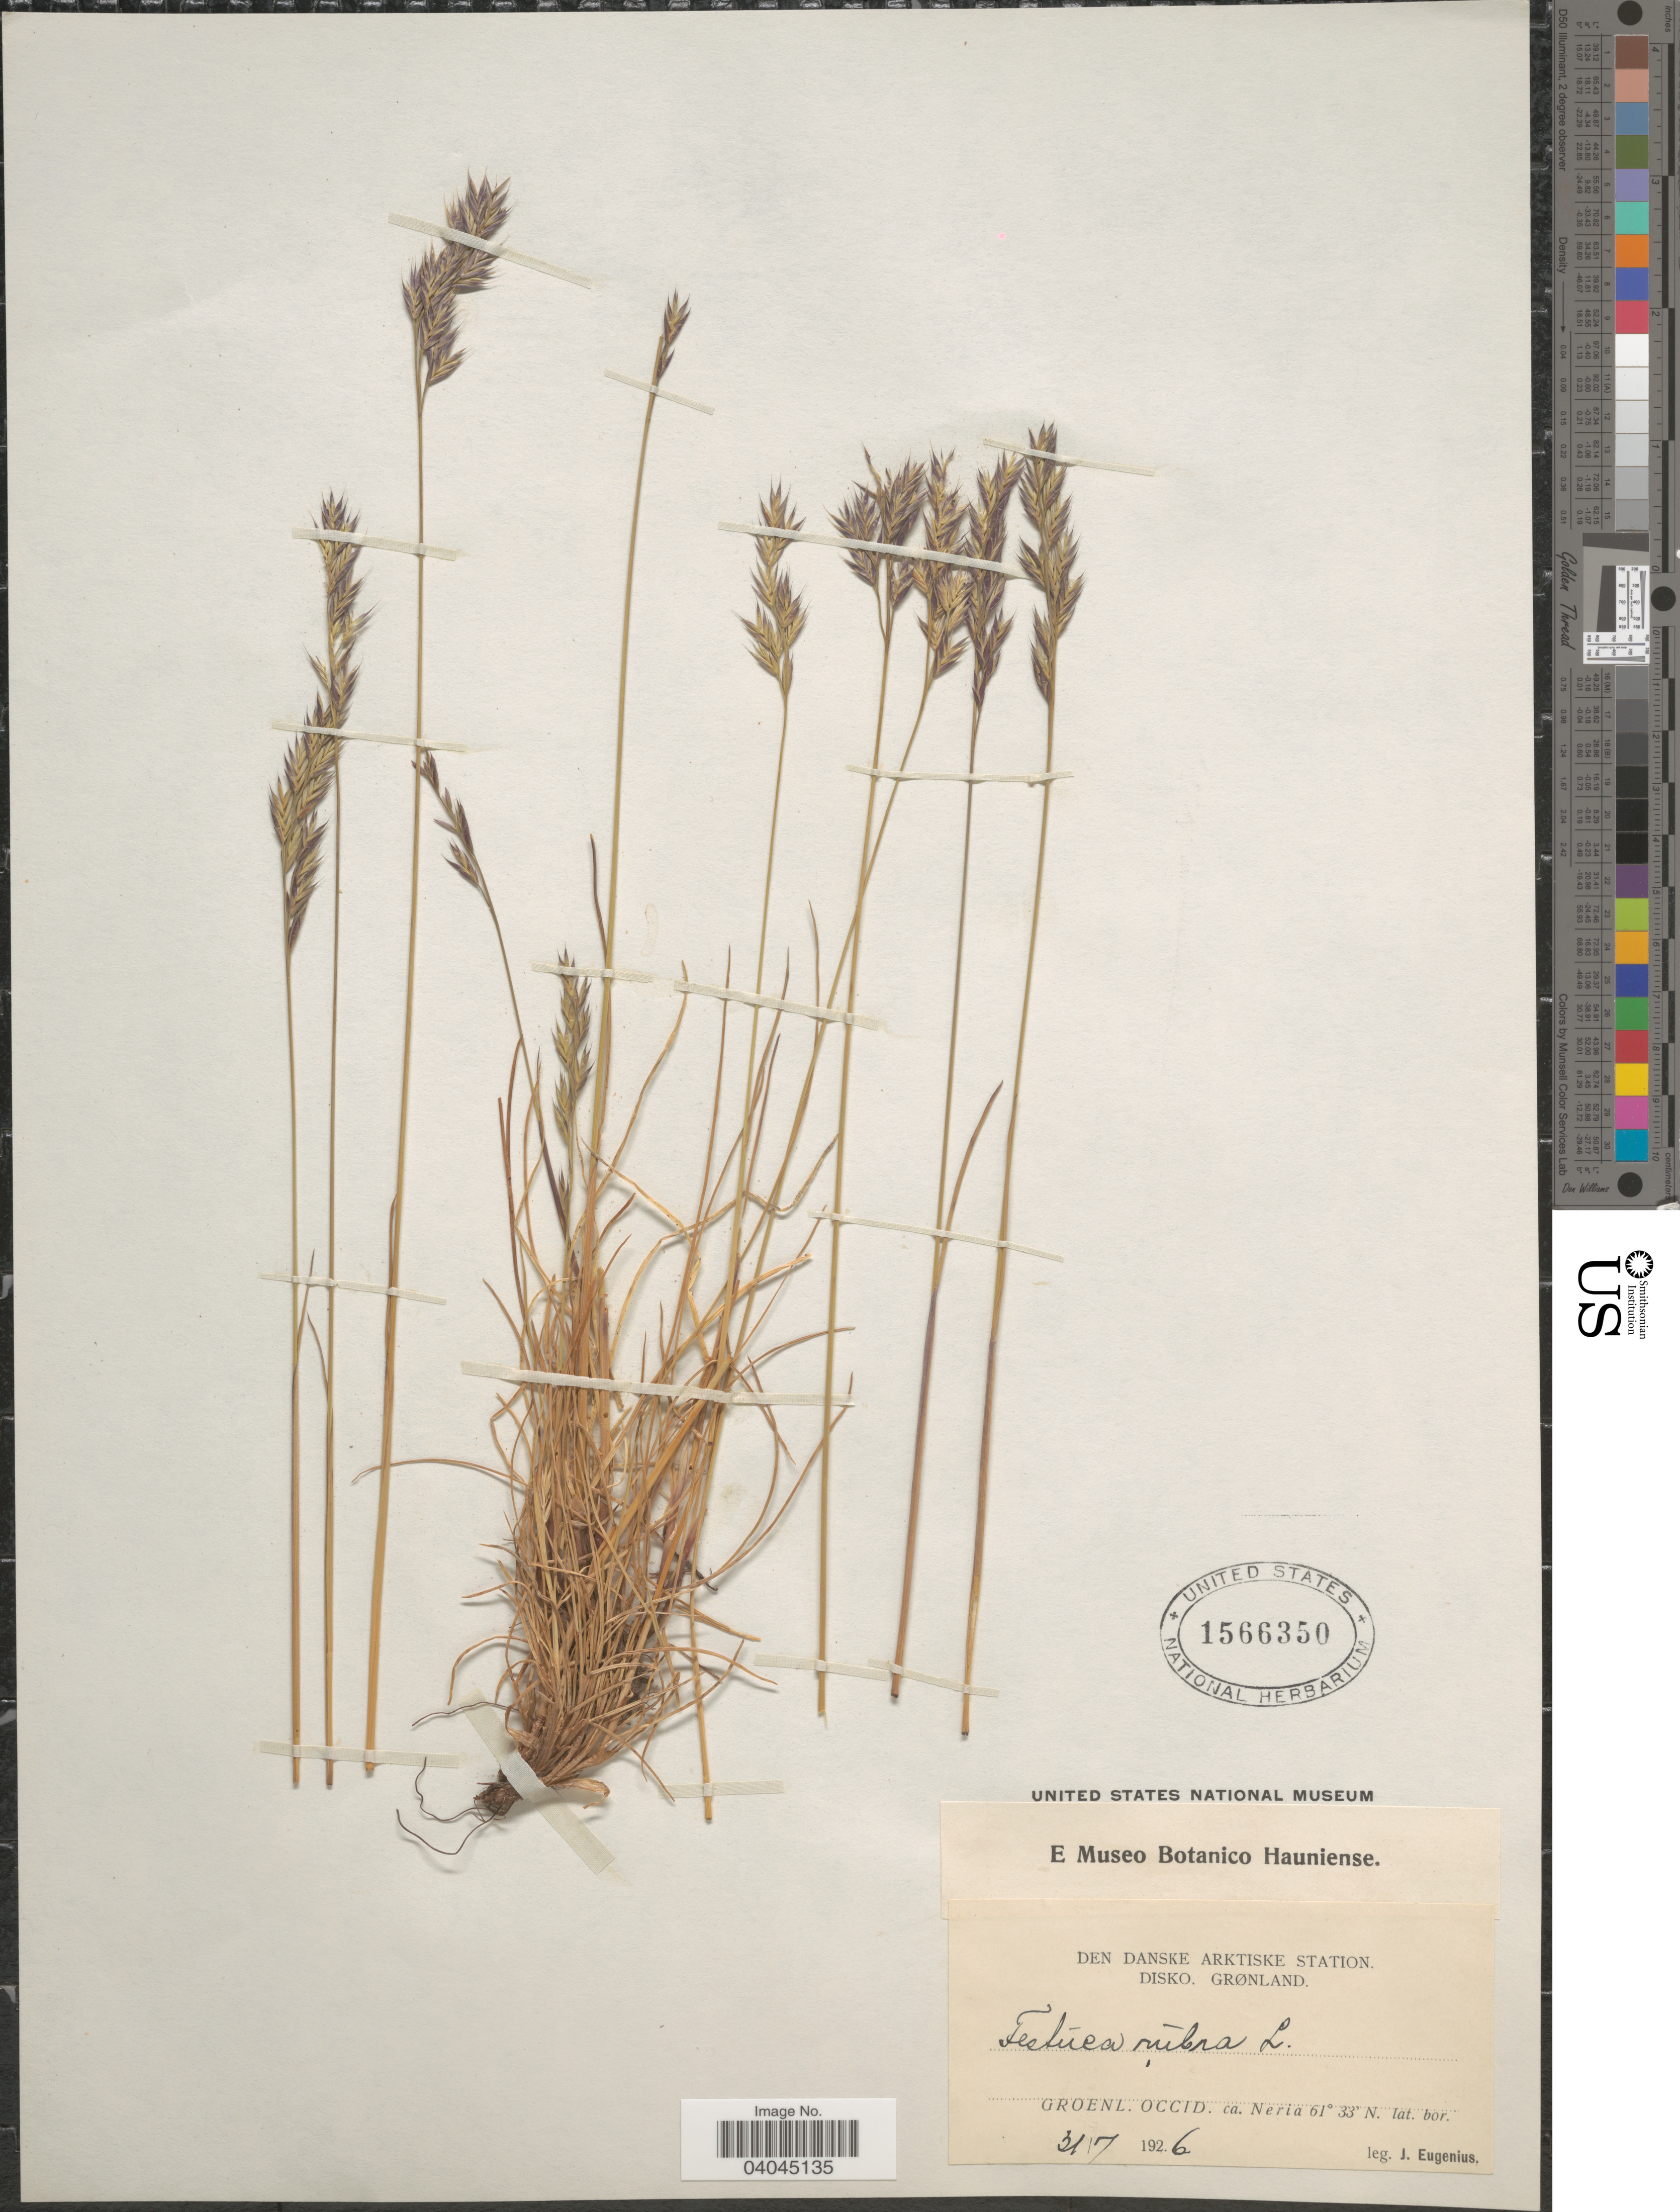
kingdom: Plantae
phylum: Tracheophyta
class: Liliopsida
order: Poales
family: Poaceae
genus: Festuca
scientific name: Festuca rubra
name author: L.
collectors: J. Eugenius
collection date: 1926-07-31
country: Greenland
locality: Den Danske Arktiske Station. Disko. Grønland. Groenl. Occid. ca. Neria.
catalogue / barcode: US 1566350